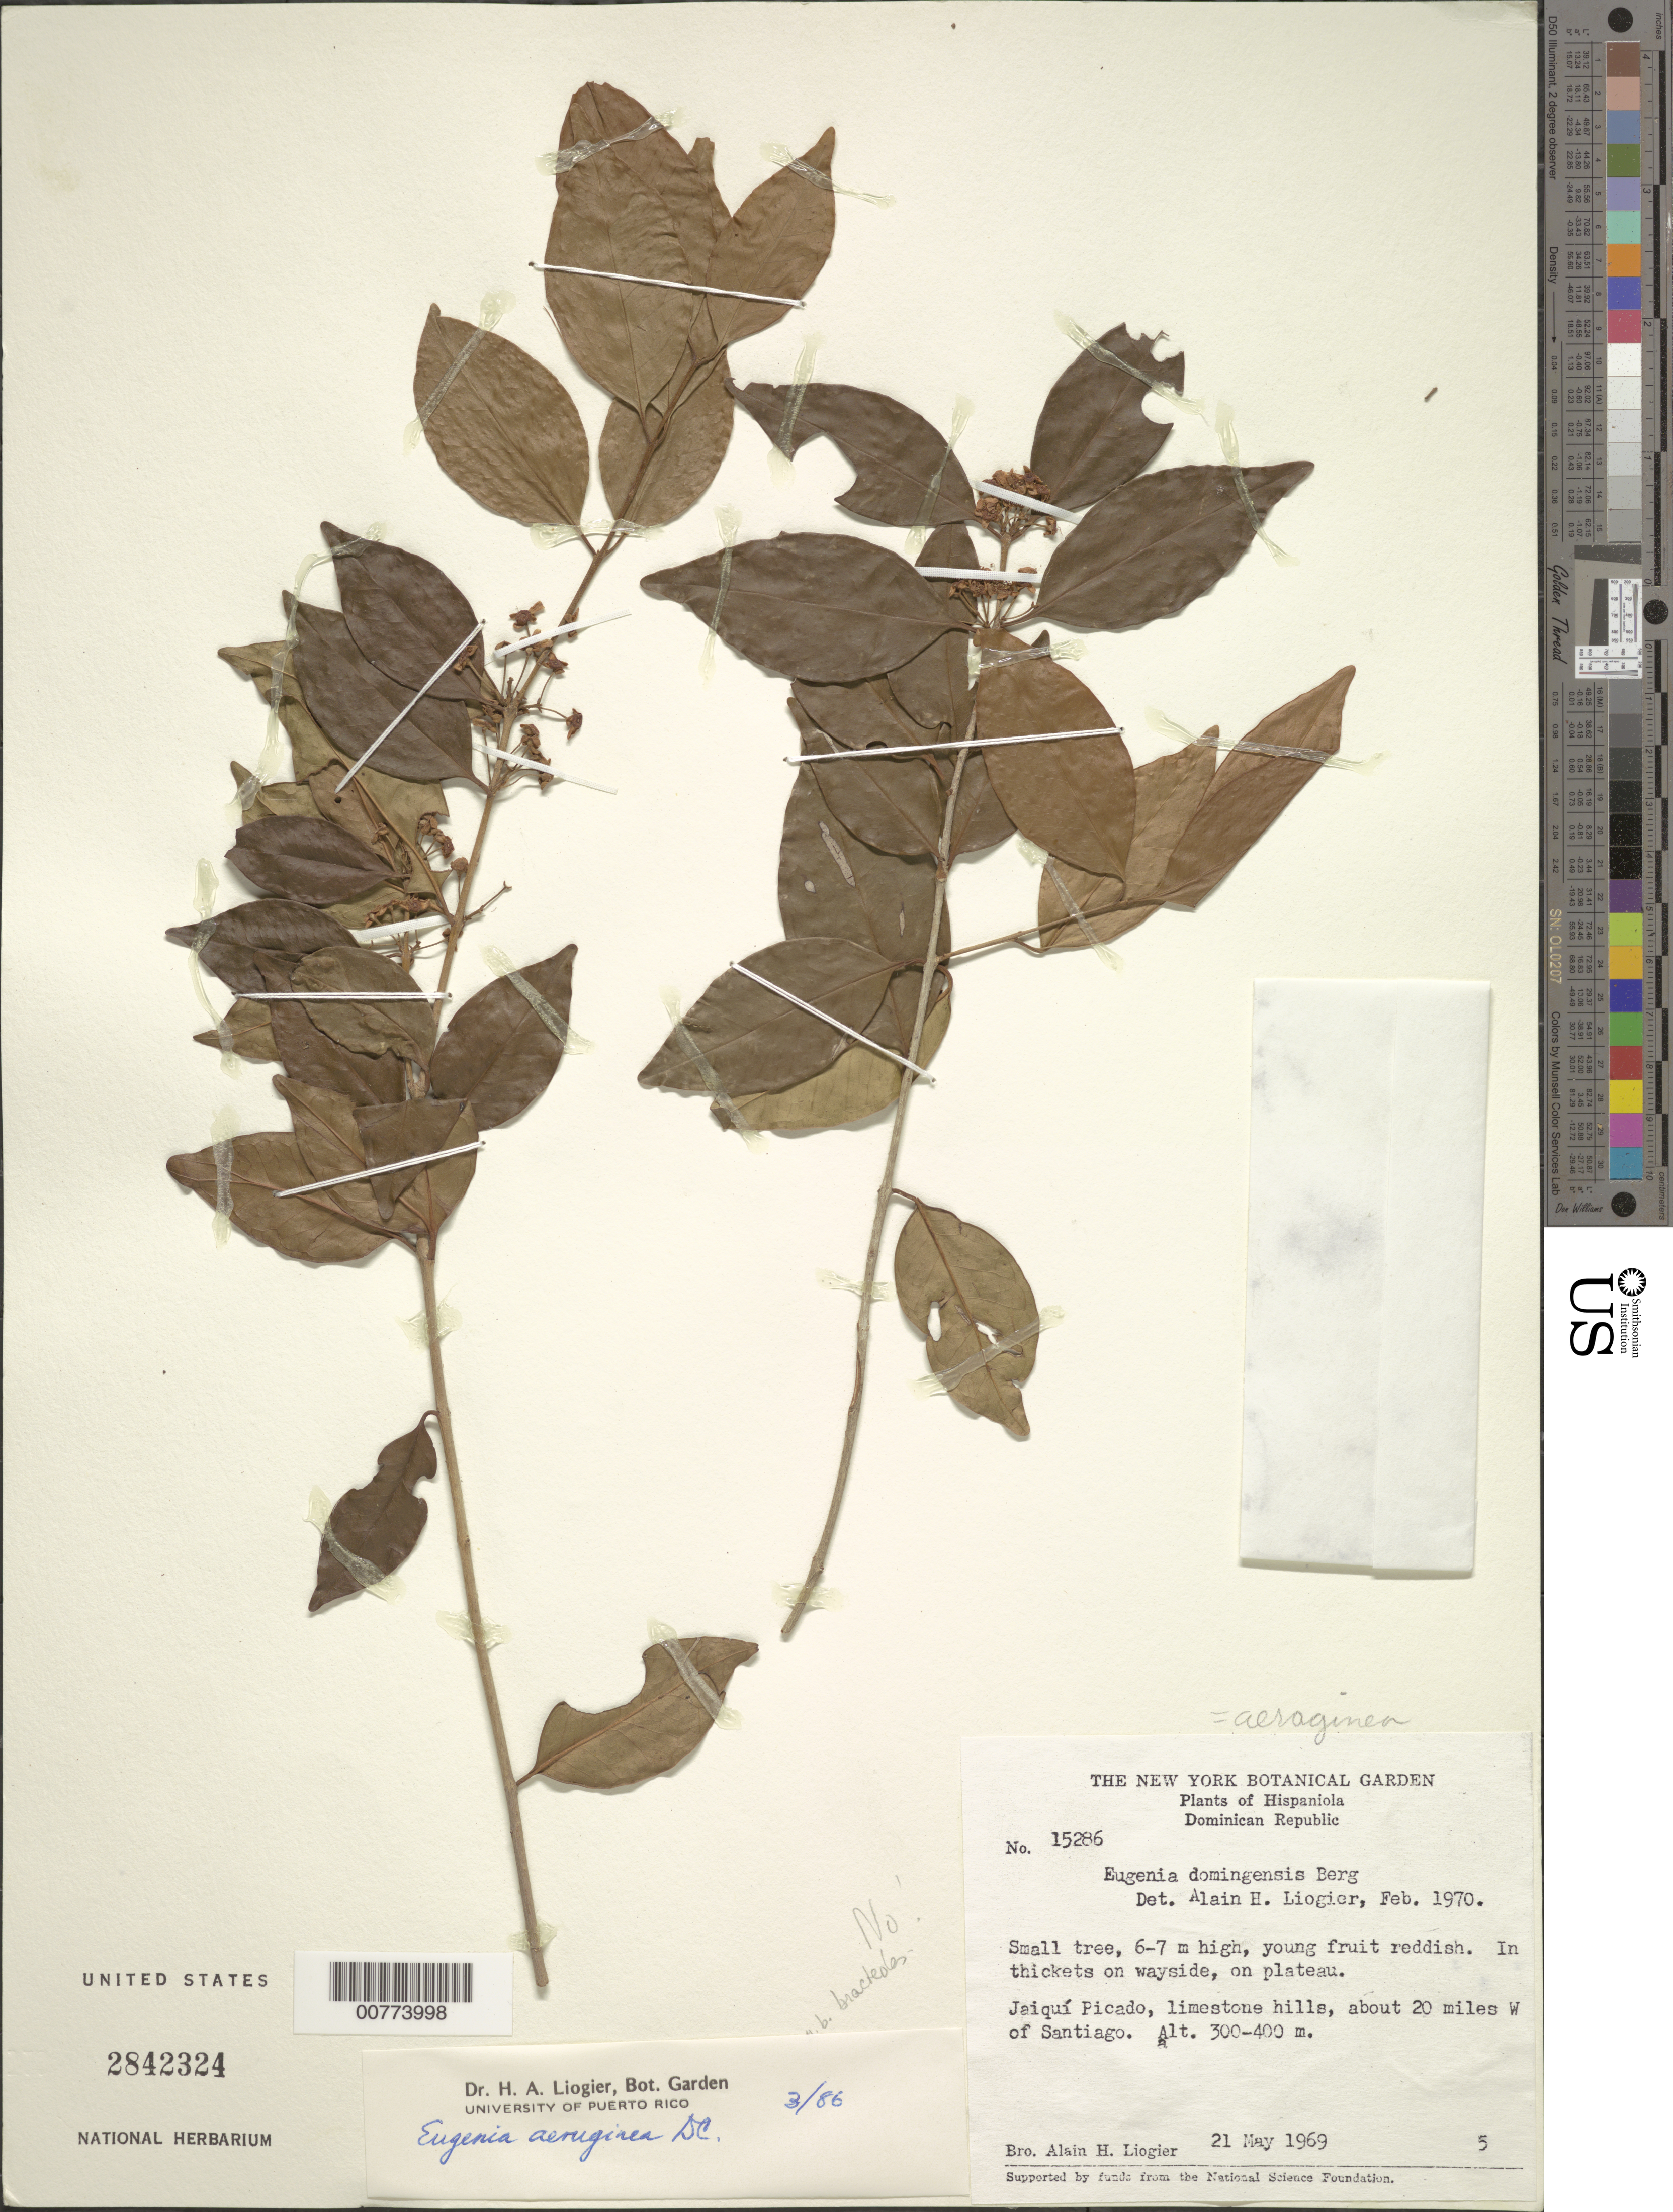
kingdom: Plantae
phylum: Tracheophyta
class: Magnoliopsida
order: Myrtales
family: Myrtaceae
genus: Eugenia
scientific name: Eugenia aeruginea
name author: DC.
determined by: Liogier, Alain H.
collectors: A. H. Liogier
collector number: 15286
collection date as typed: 21 May 1969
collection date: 1969-05-21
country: Dominican Republic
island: Hispaniola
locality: About 20 miles west of Santiago, Jaiquí Picado.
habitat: In thickets on wayside, on plateau, limestone hills.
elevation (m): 300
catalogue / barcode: US 2842324